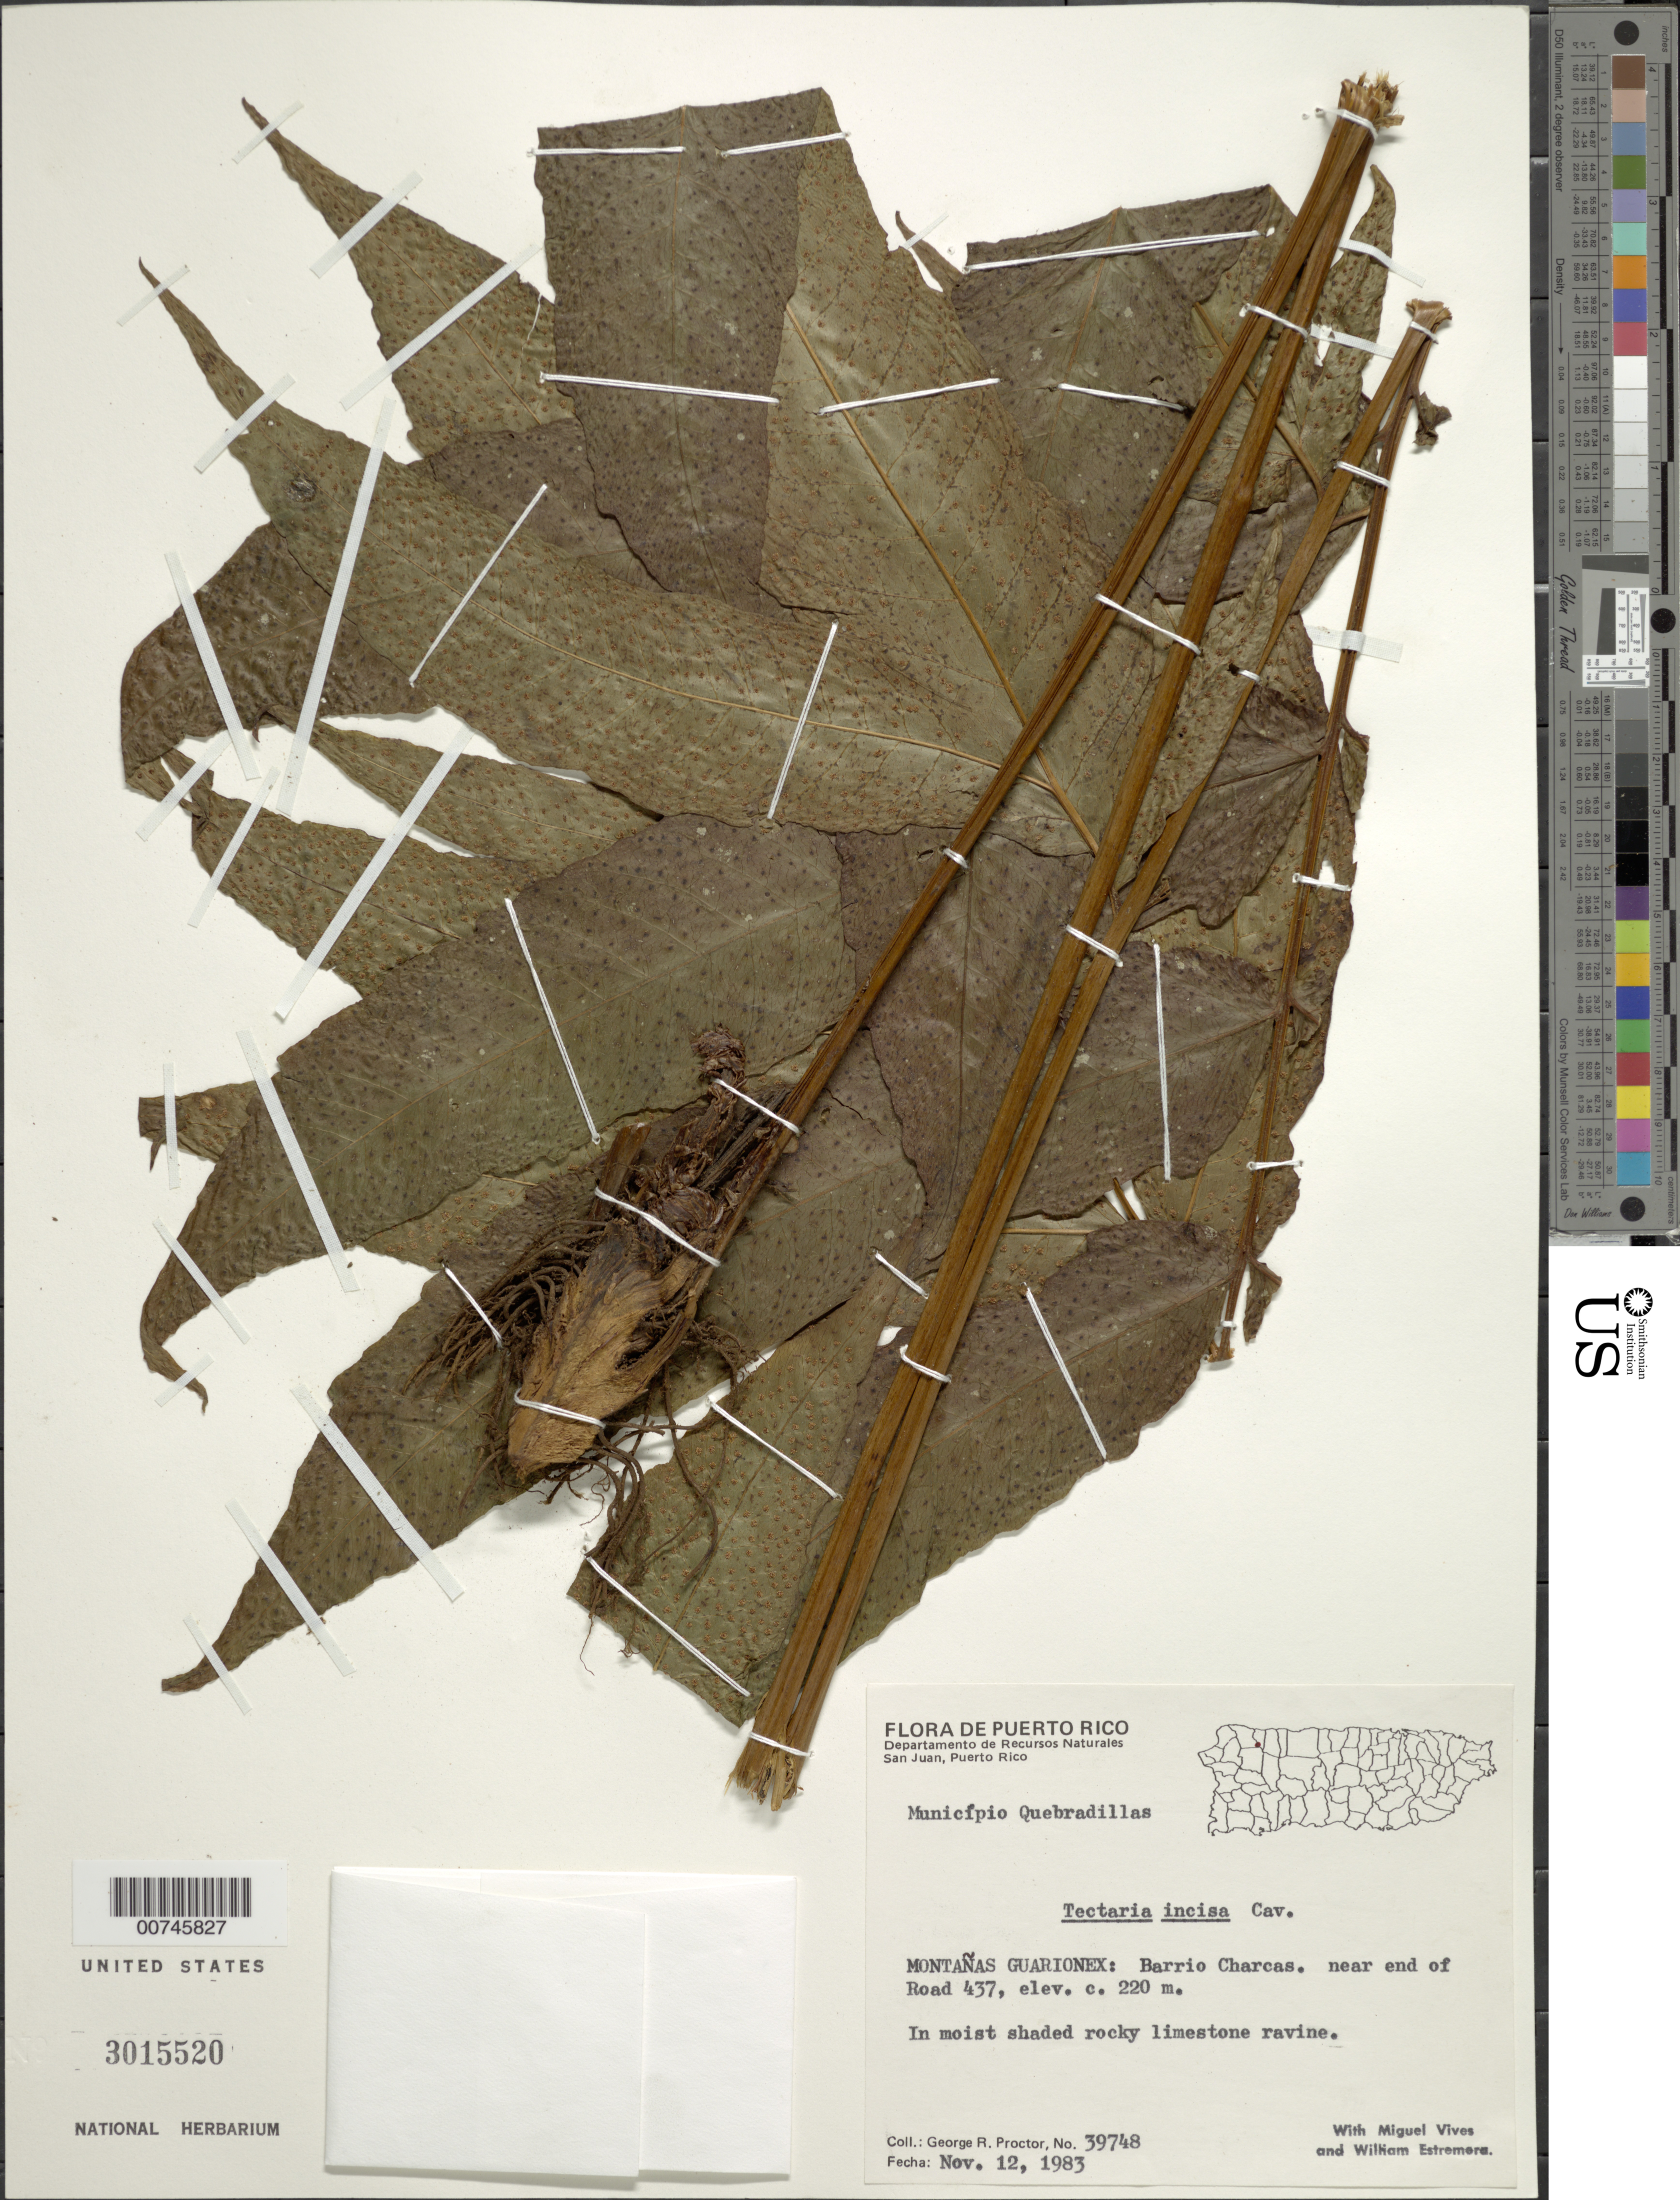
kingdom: Plantae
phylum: Tracheophyta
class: Polypodiopsida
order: Polypodiales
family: Tectariaceae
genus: Tectaria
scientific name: Tectaria incisa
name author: Cav.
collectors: G. R. Proctor, M. Vives & W. Estremera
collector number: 39748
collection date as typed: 12 Nov 1983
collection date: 1983-11-12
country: Puerto Rico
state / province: Quebradillas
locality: Montañas Guarionex: Barrio Charcas, near end of Road 437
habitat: In moist shaded rocky limestone ravine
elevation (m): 220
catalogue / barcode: US 3015520